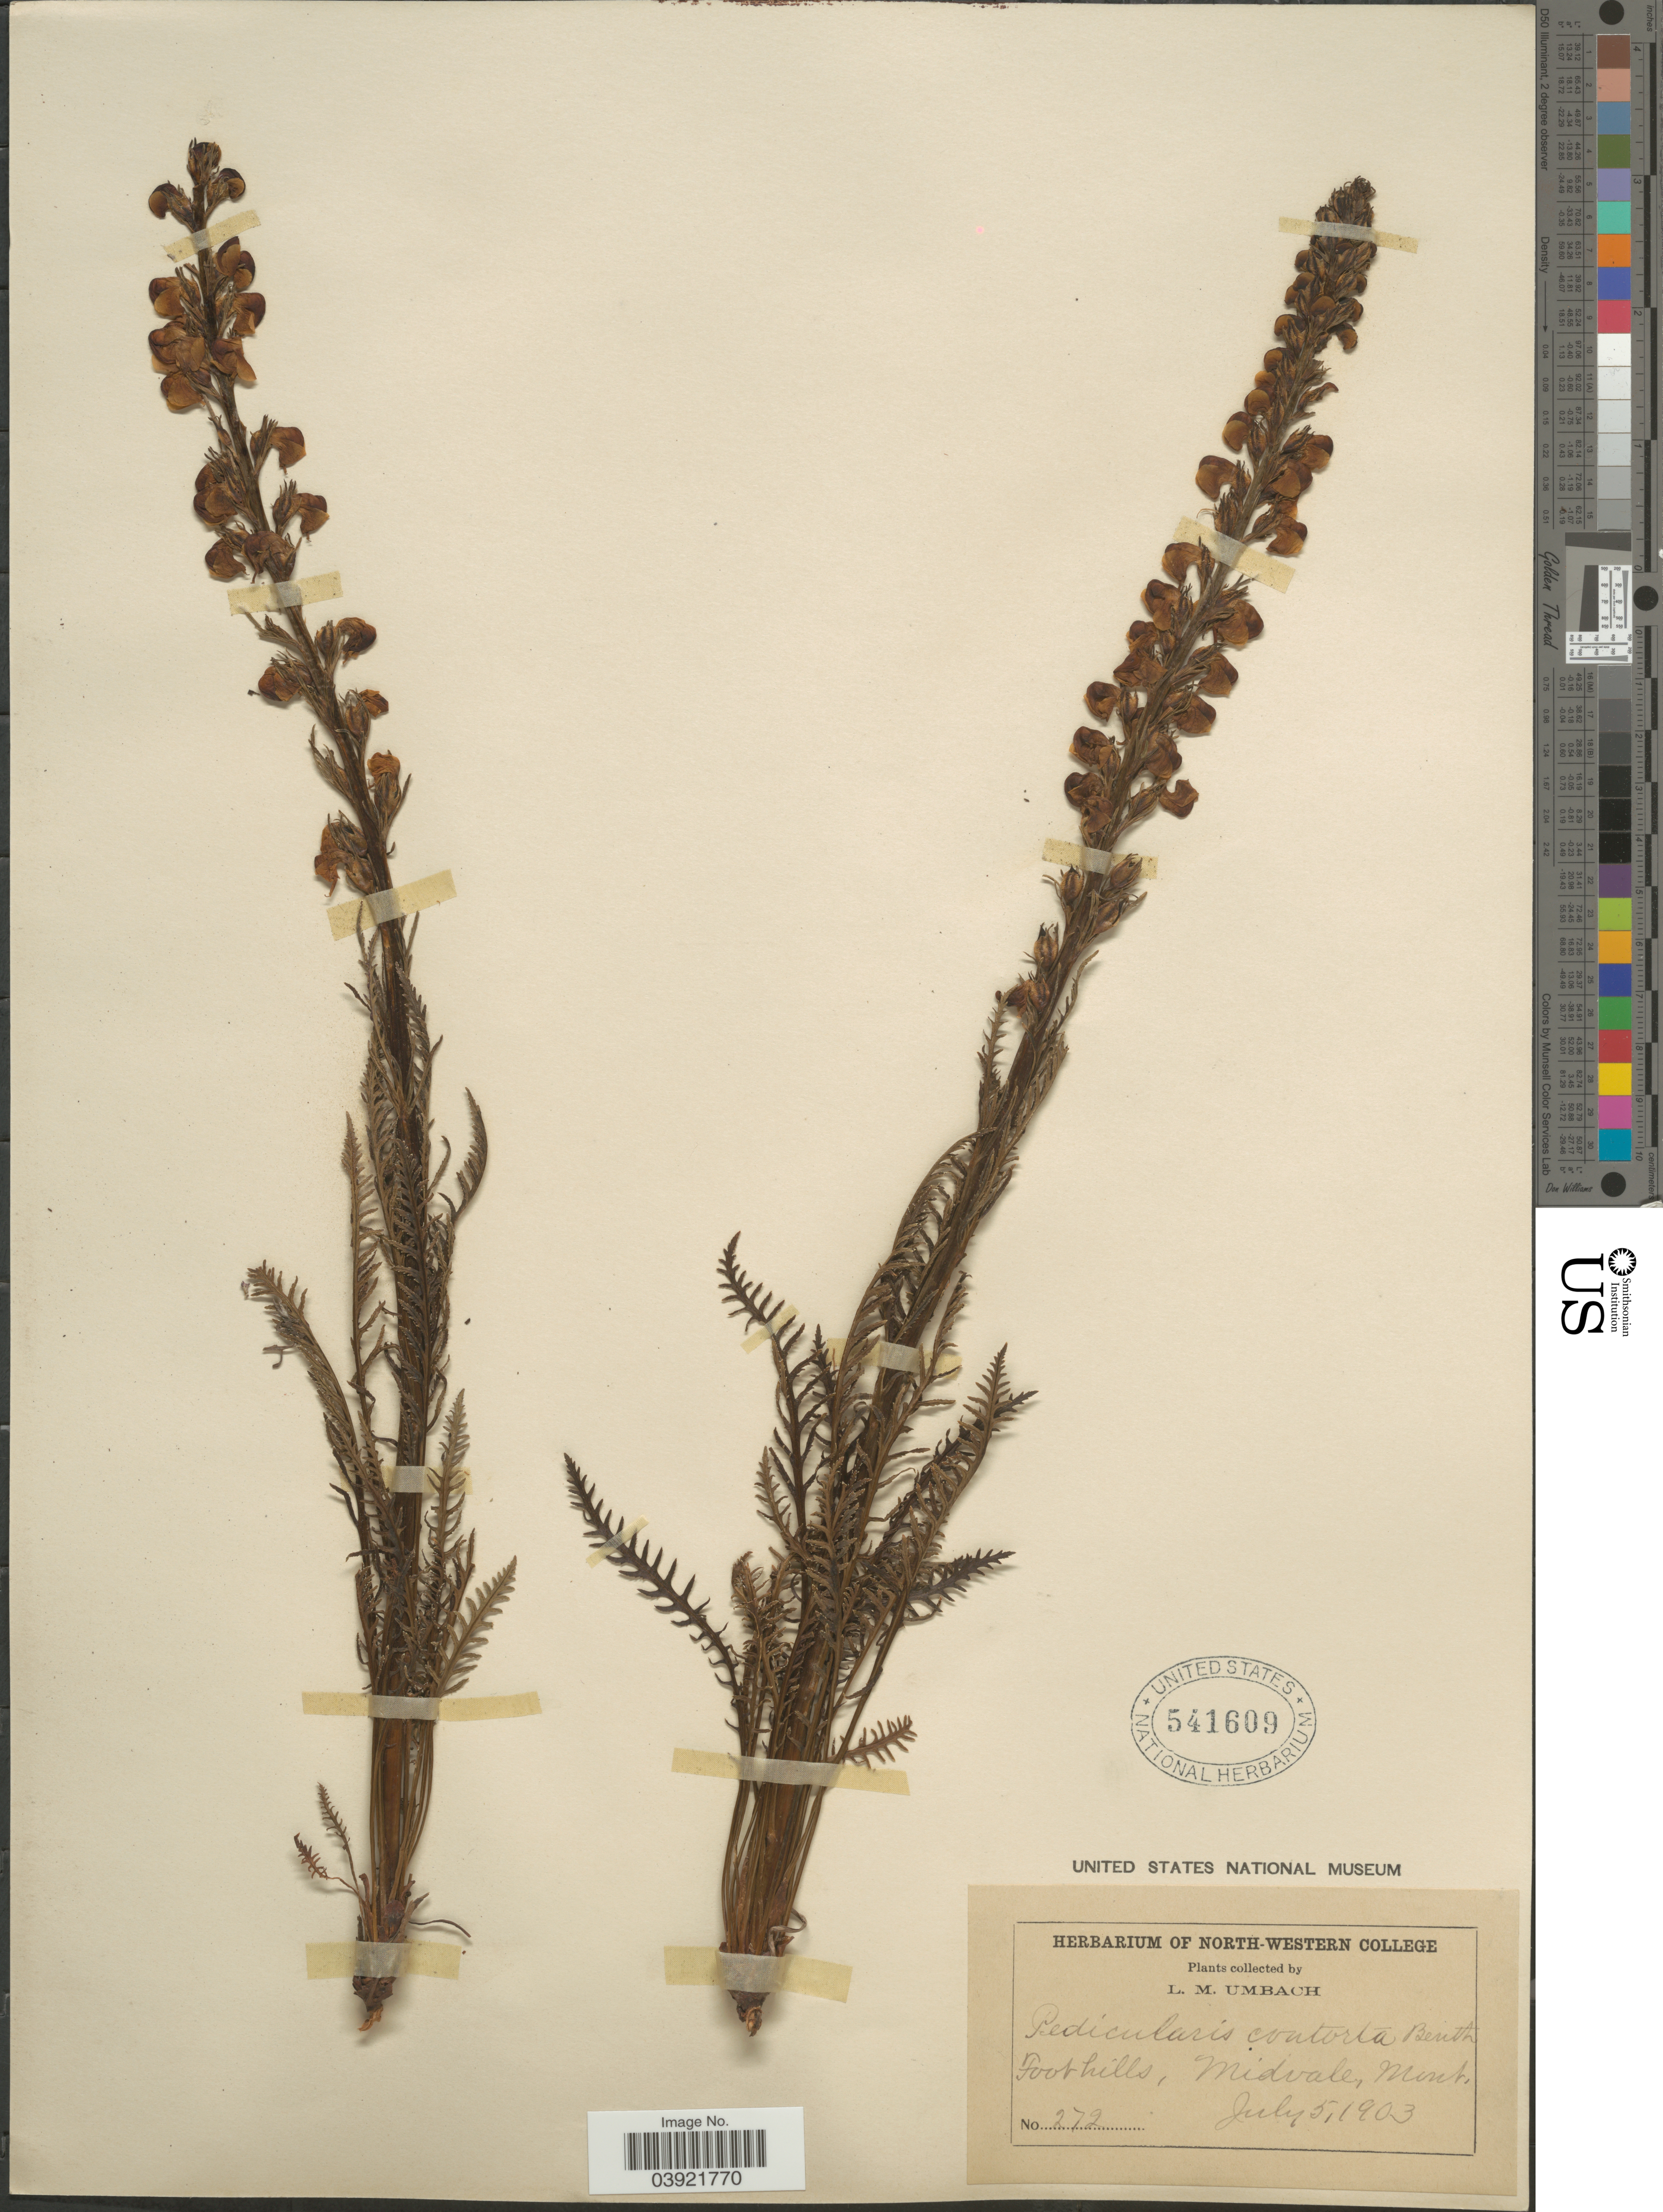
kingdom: Plantae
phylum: Tracheophyta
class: Magnoliopsida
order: Lamiales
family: Orobanchaceae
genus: Pedicularis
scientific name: Pedicularis contorta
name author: Benth.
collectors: L. M. Umbach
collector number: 272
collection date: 1903-07-05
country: United States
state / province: Montana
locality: Foothills, Midvale.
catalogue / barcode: US 541609